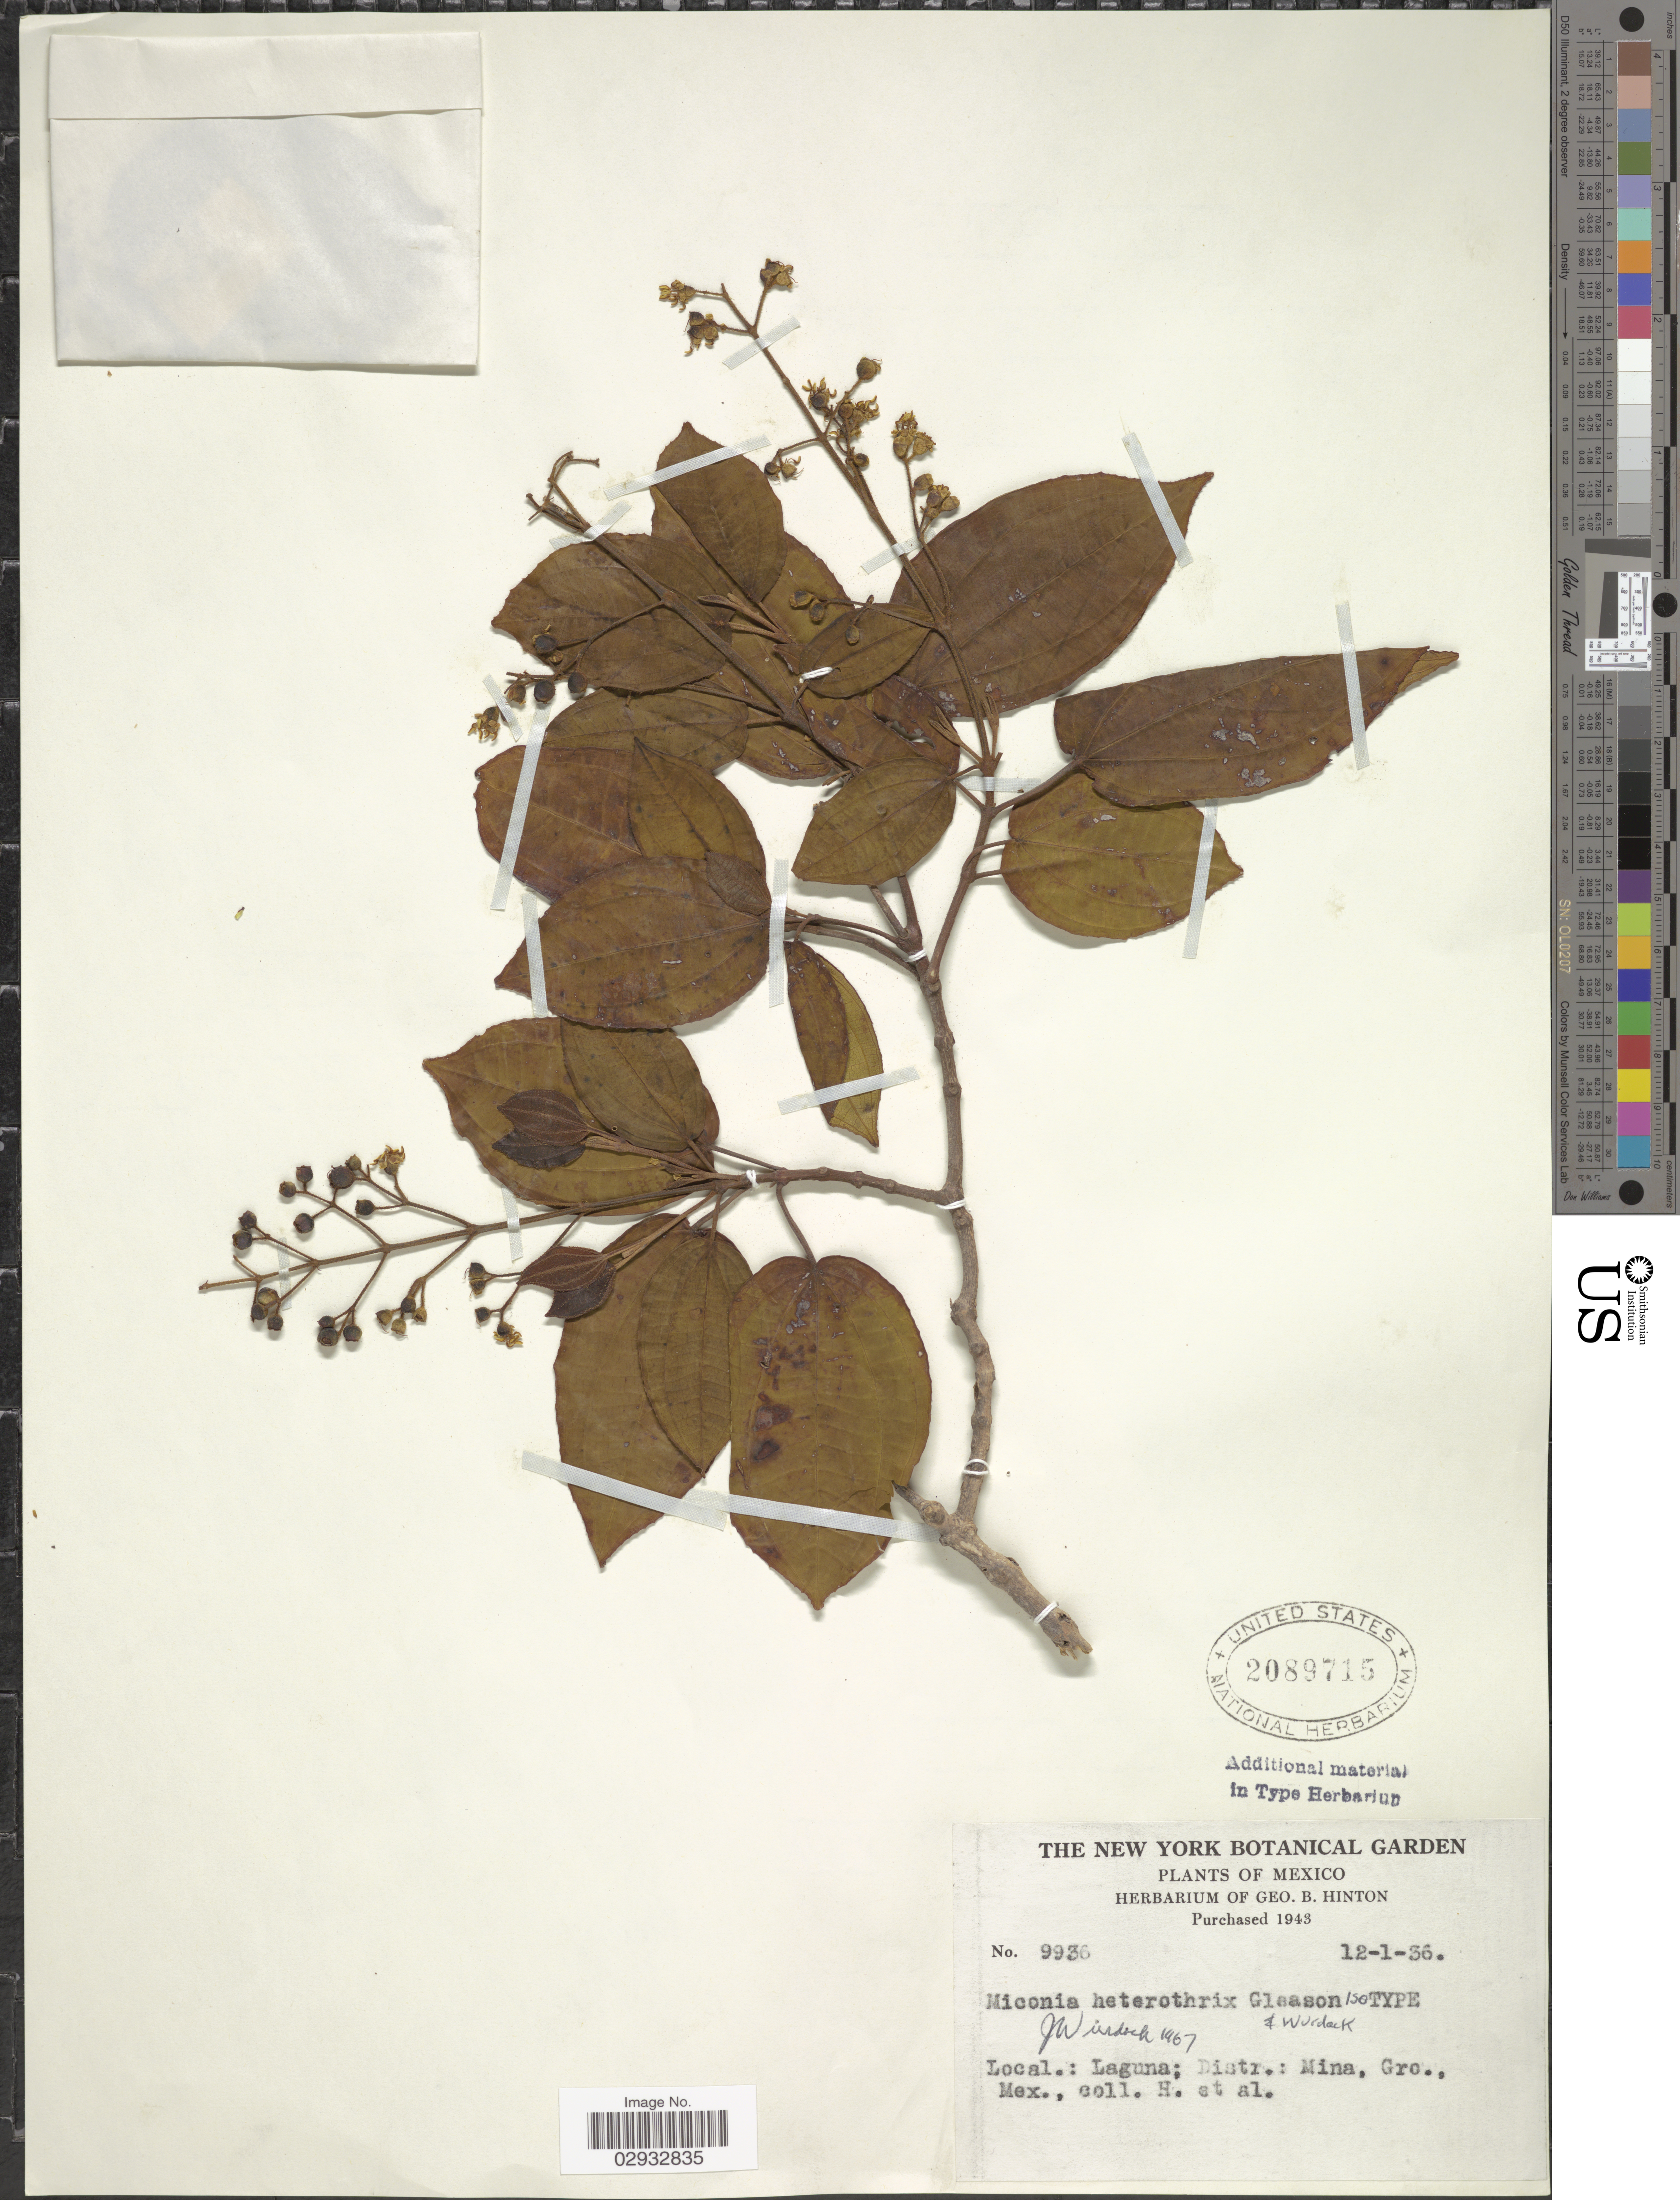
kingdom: Plantae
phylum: Tracheophyta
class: Magnoliopsida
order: Myrtales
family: Melastomataceae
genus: Miconia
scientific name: Miconia heterothrix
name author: Gleason & Wurdack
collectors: G. B. Hinton & et al.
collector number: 9936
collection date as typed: Transcribed d/m/y: 12/1/36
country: Mexico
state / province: Guerrero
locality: Laguna; Distr.: Mina.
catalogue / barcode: US 2089715